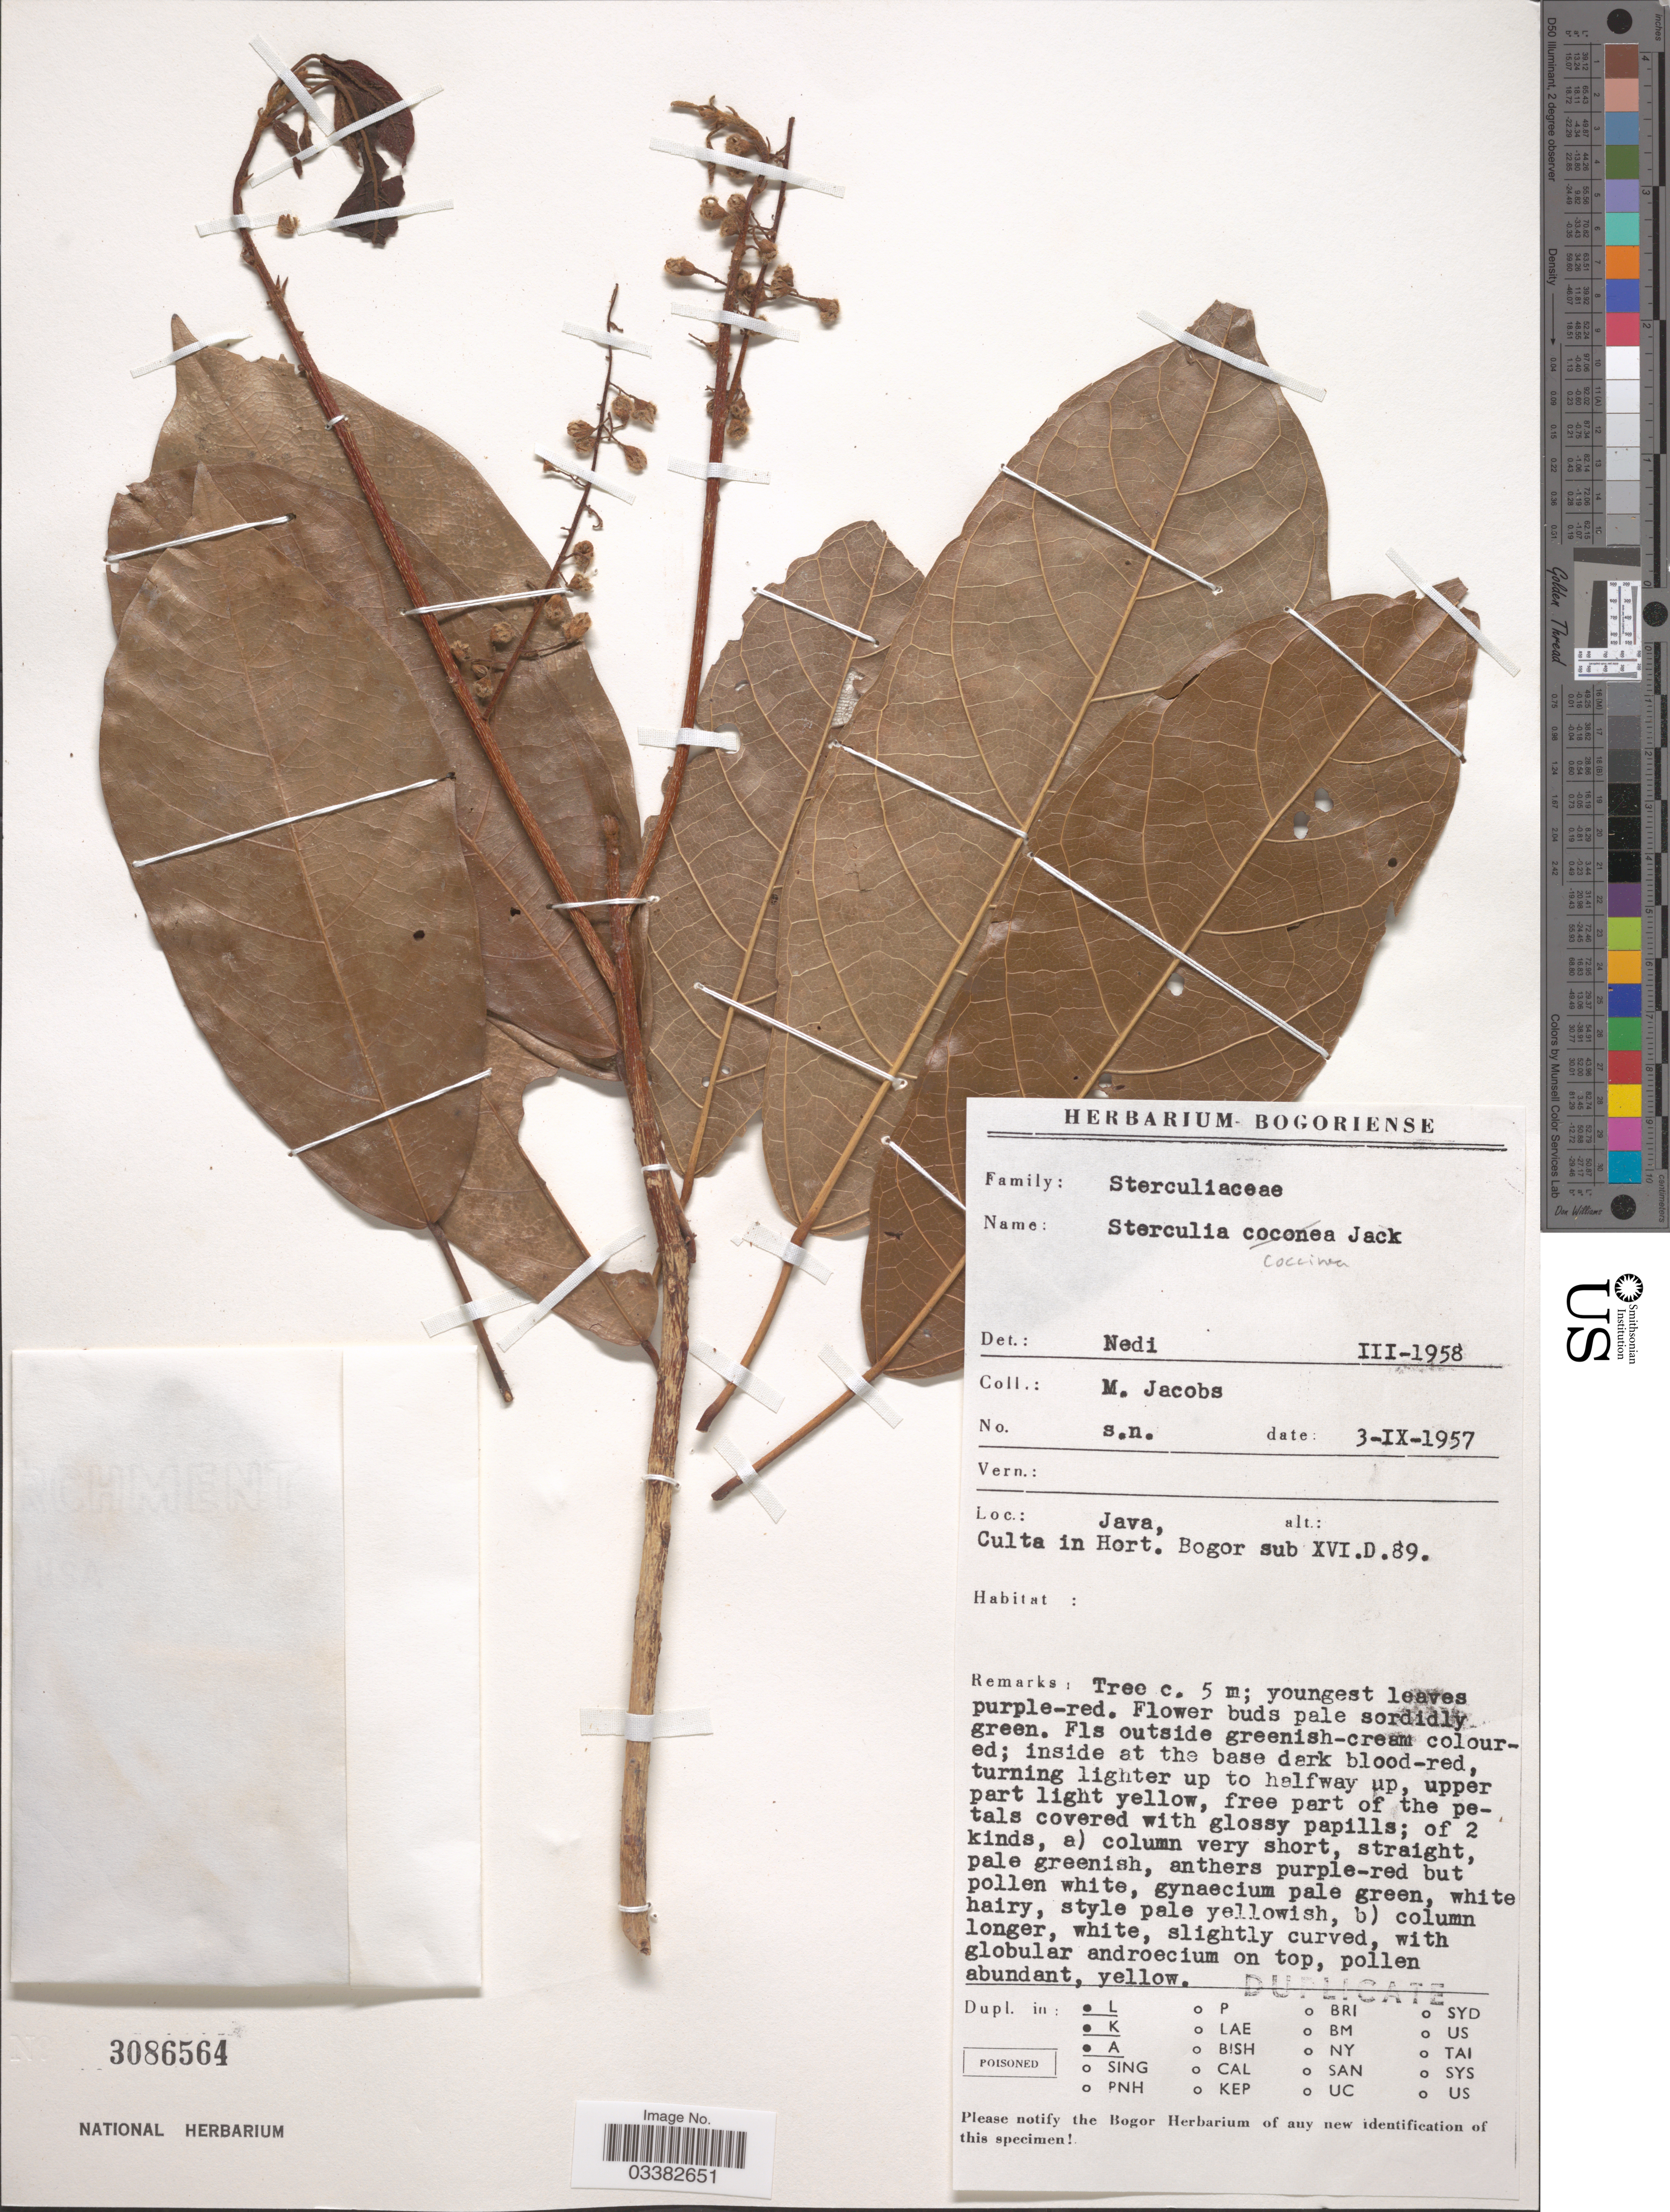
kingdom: Plantae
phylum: Tracheophyta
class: Magnoliopsida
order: Malvales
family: Malvaceae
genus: Sterculia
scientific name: Sterculia coccinea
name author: Roxb.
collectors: M. Jacobs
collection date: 1957-09-03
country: Indonesia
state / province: Java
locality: Culta in Hort. Bogor sub XVI.D.89.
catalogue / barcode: US 3086564